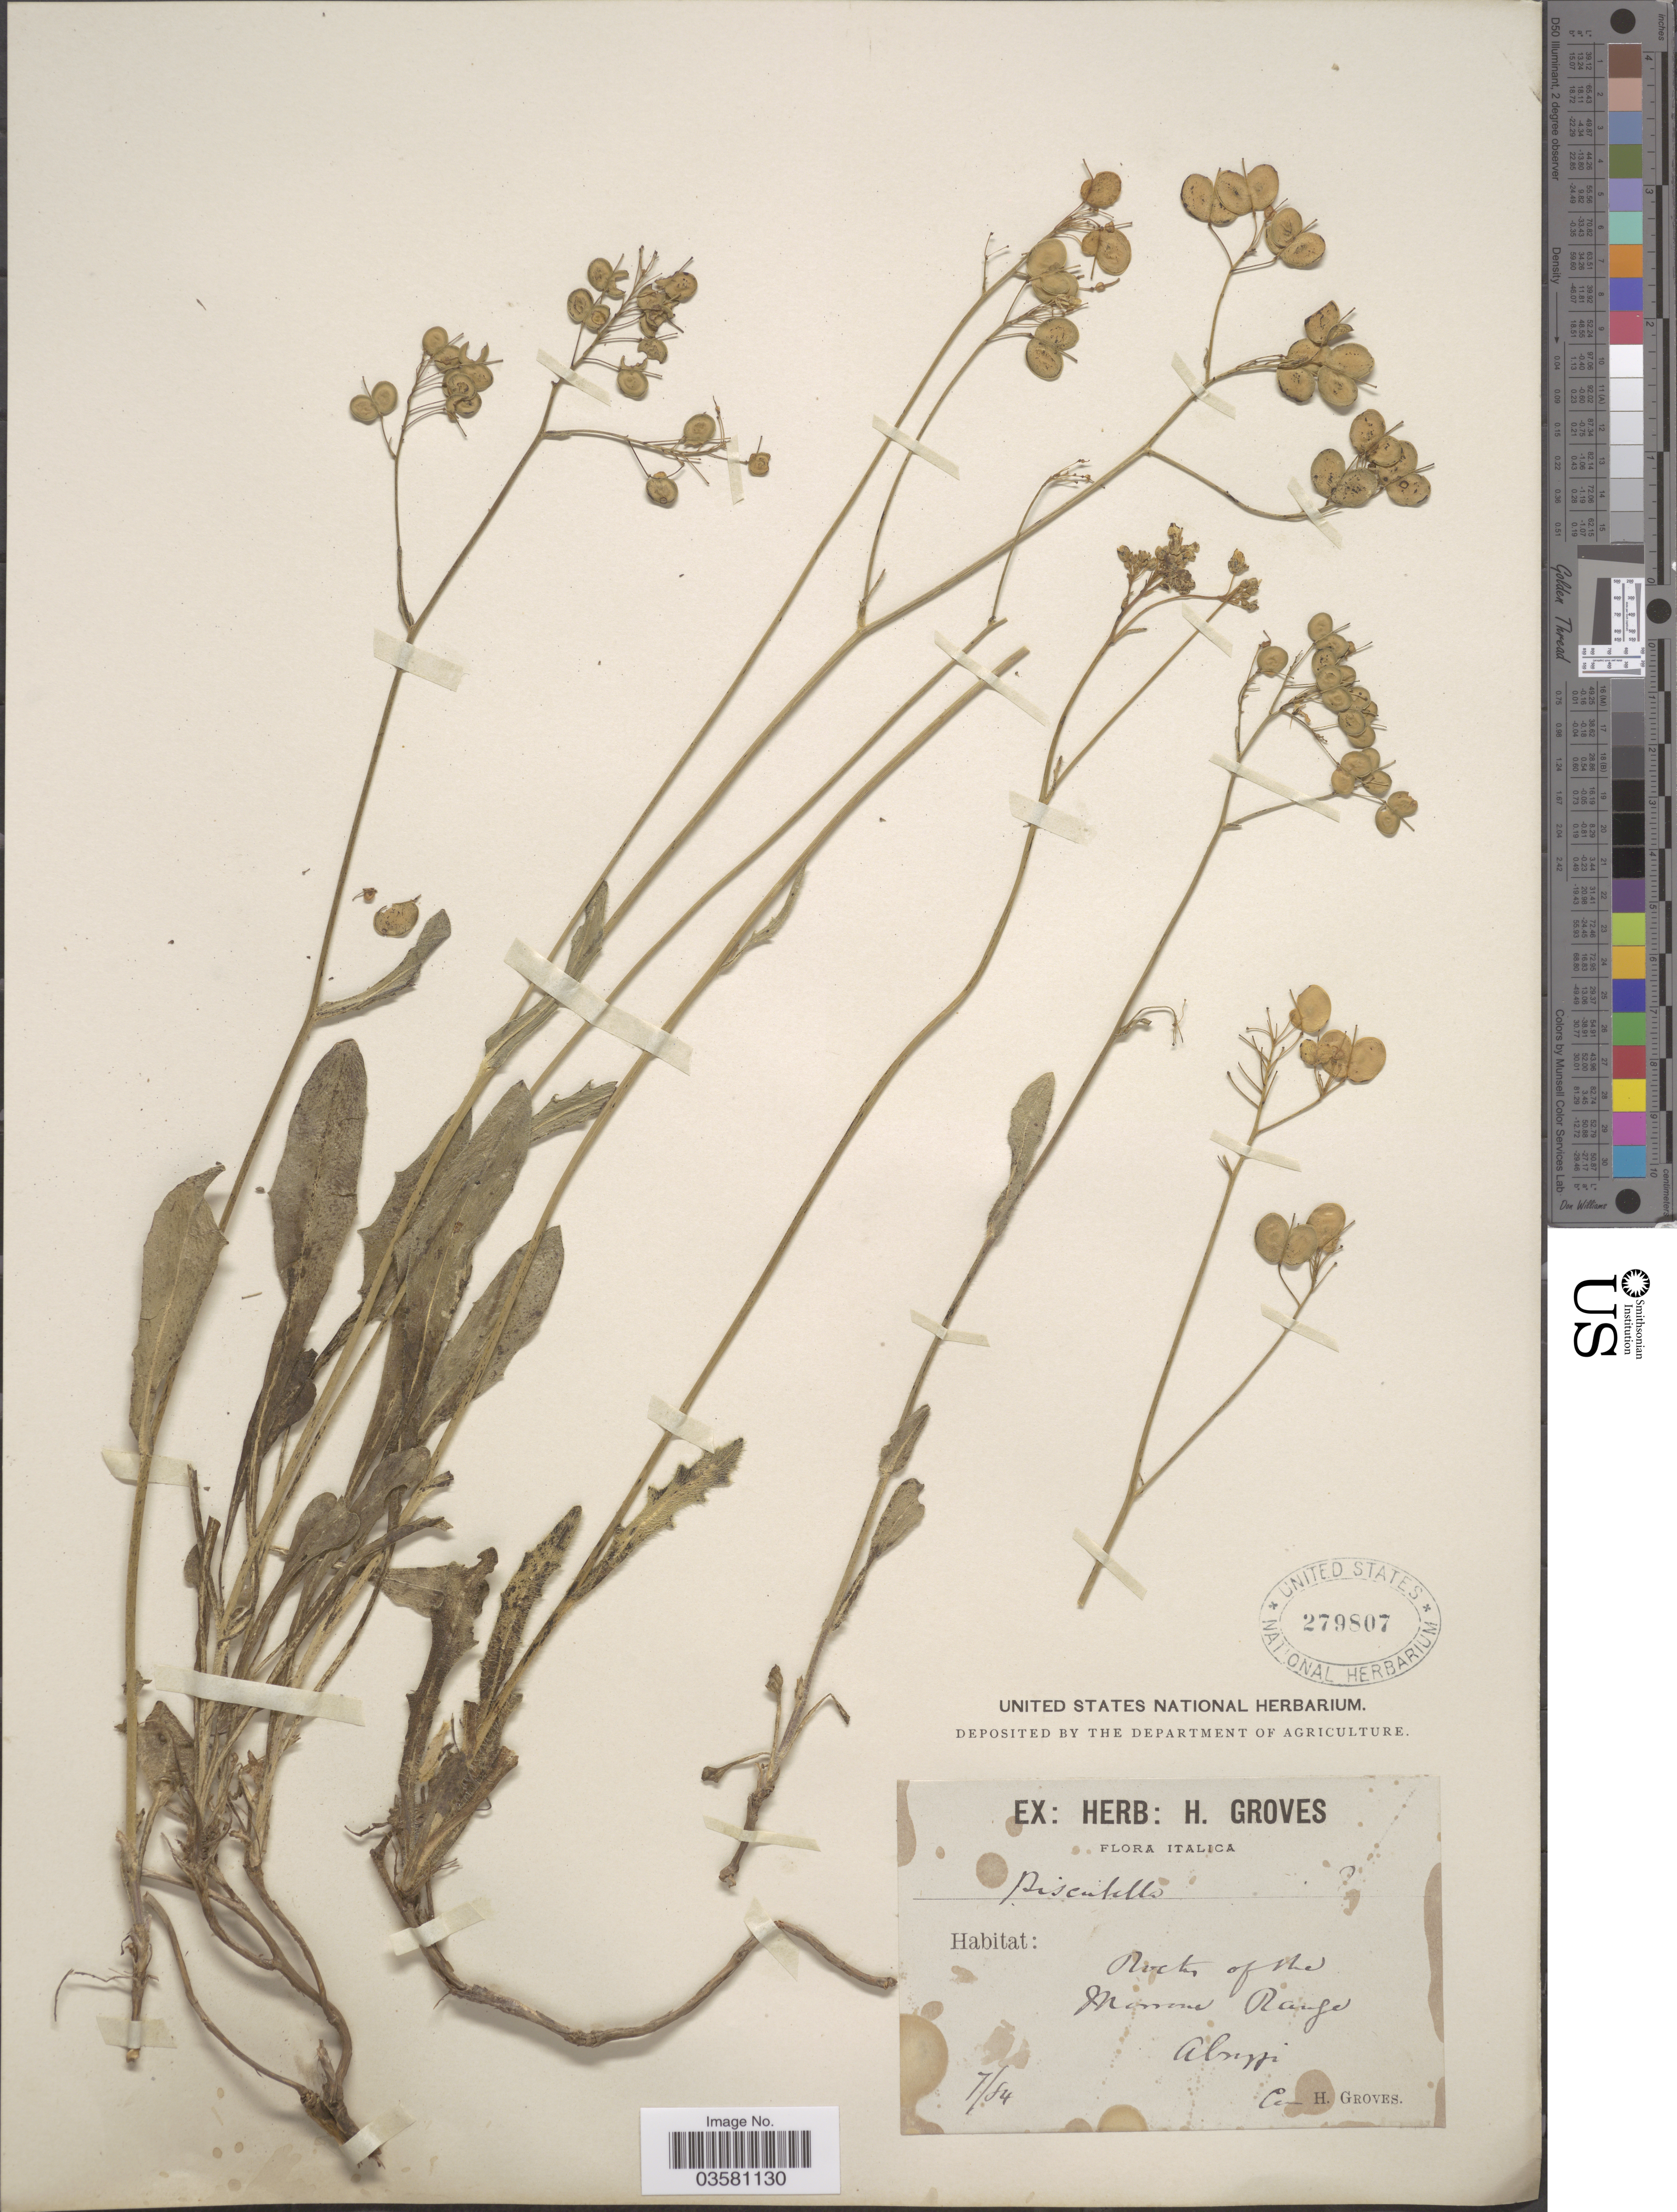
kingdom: Plantae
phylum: Tracheophyta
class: Magnoliopsida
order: Brassicales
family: Brassicaceae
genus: Biscutella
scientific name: Biscutella sp.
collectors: ex herb. H. Groves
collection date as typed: Transcribed d/m/y: /7/84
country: Italy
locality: Rocks of the Morrone Range Abruzzi.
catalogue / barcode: US 279807